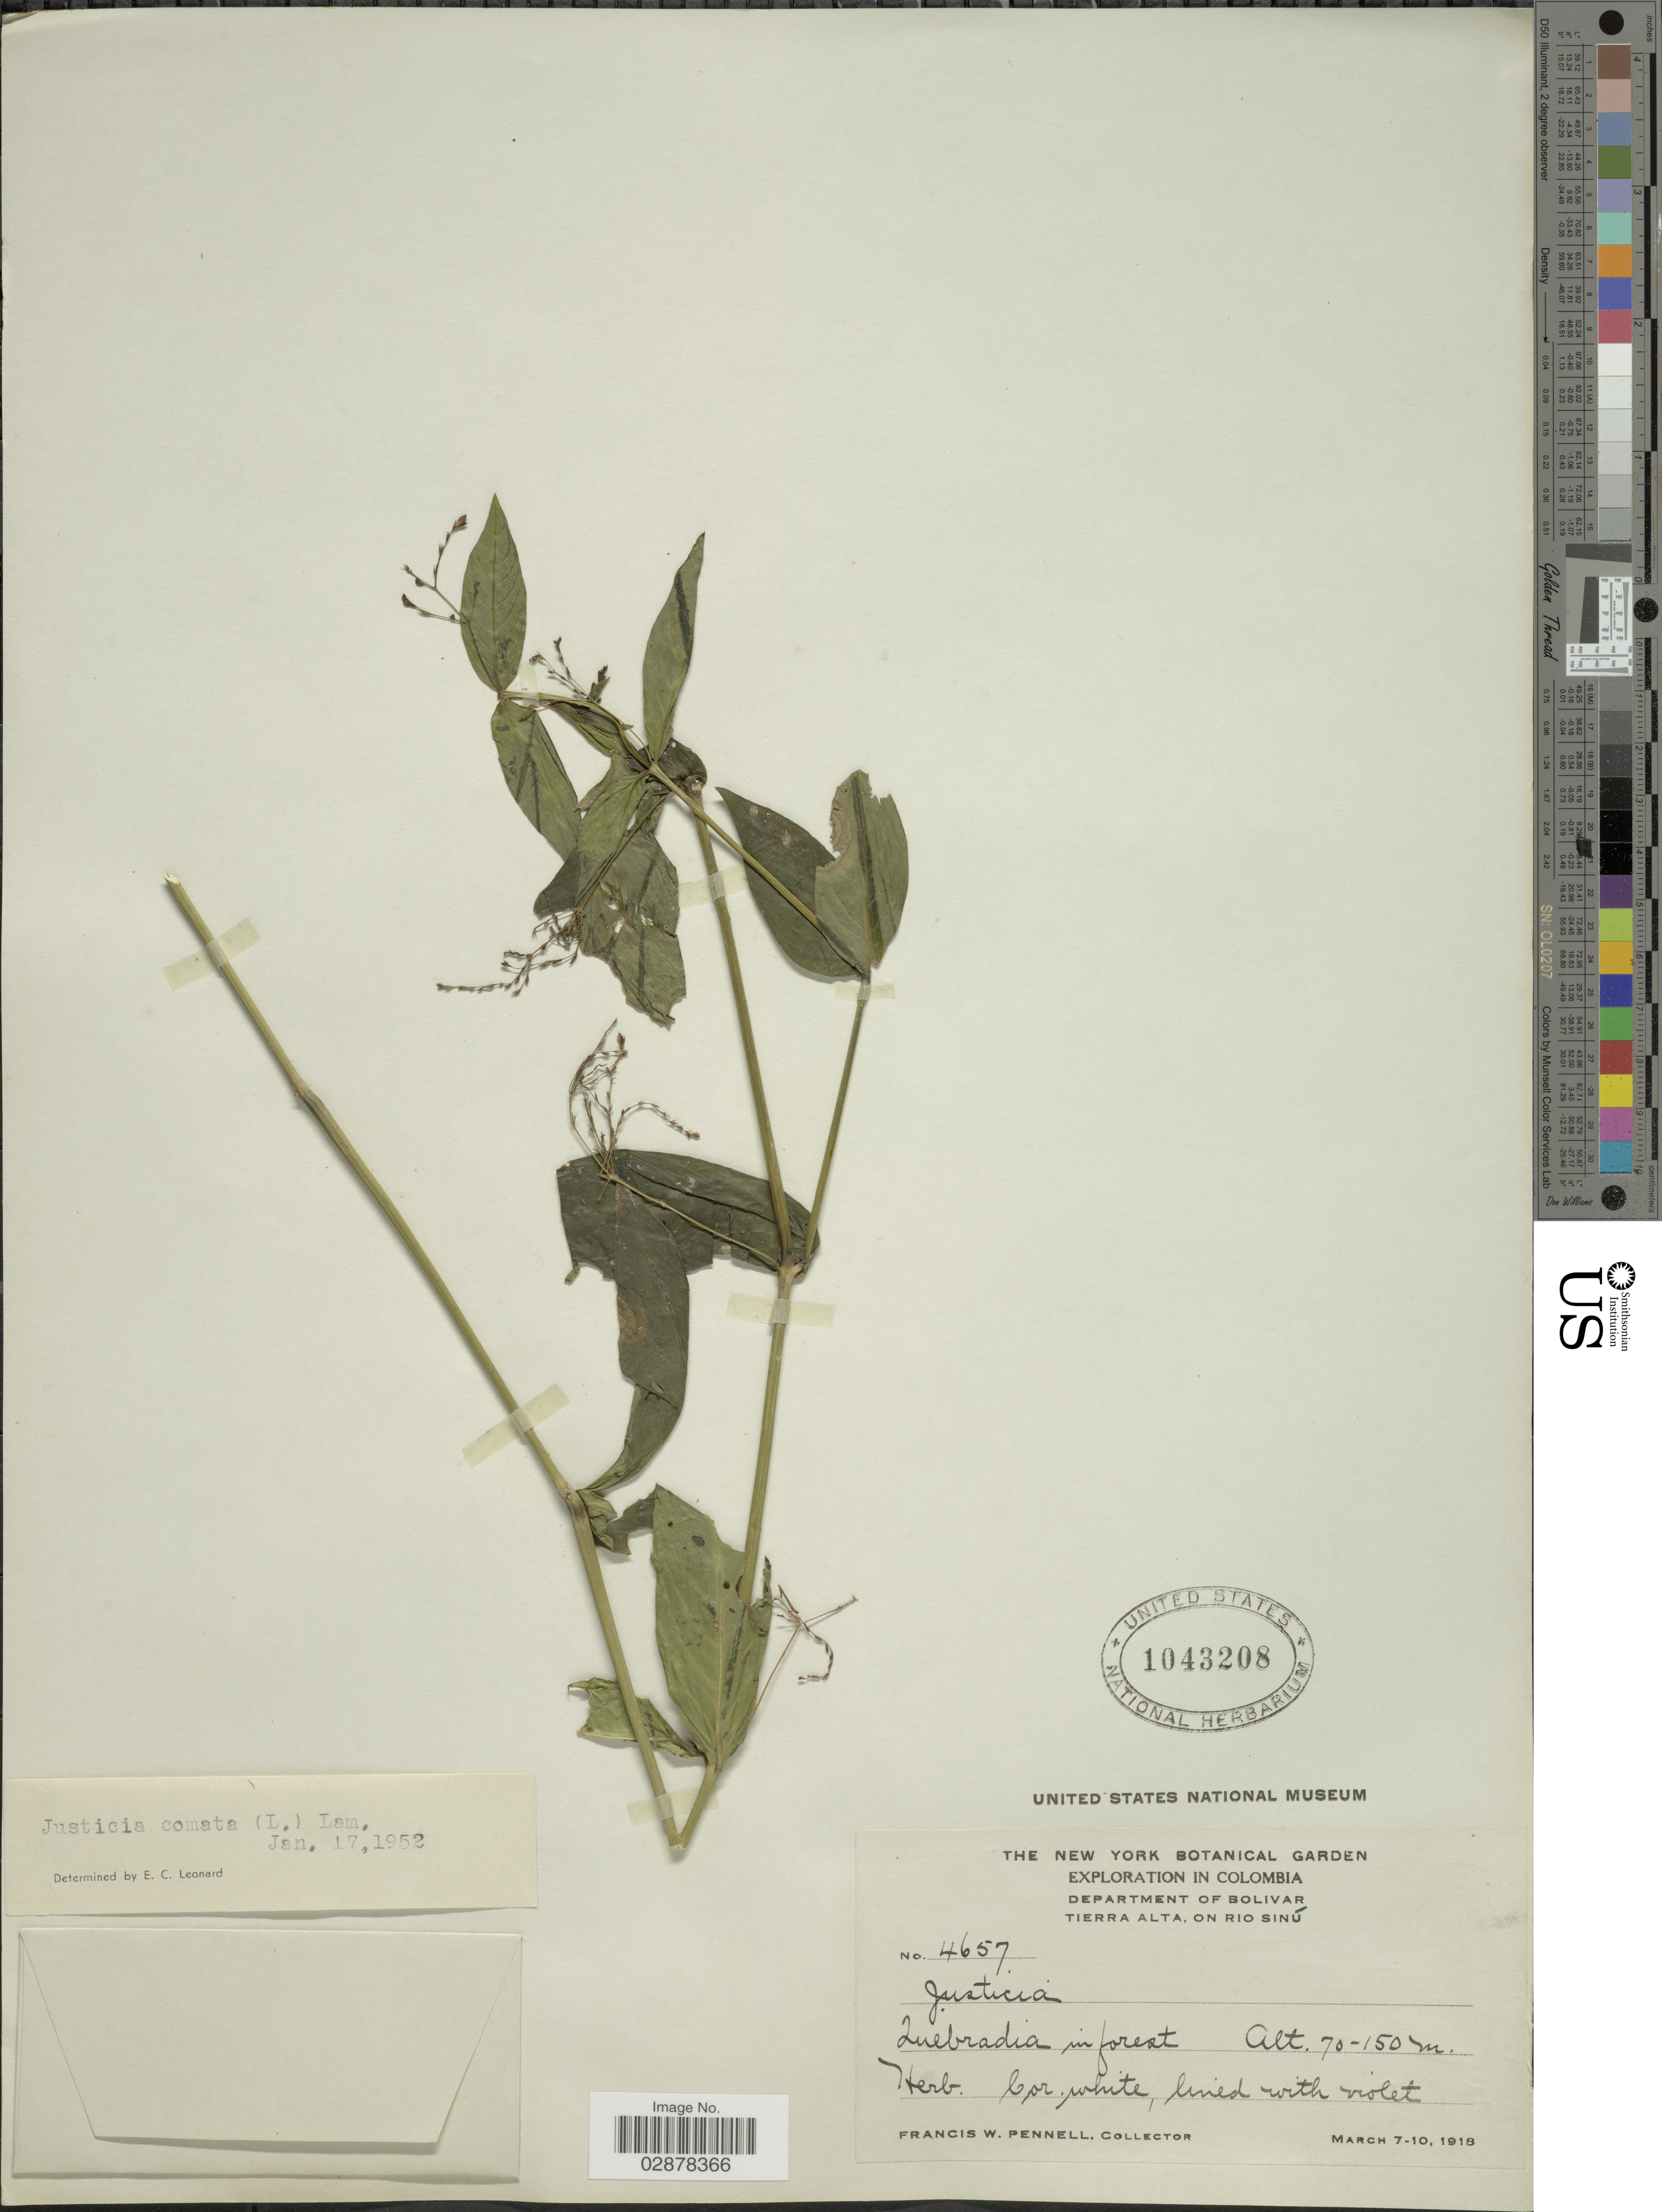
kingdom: Plantae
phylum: Tracheophyta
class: Magnoliopsida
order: Lamiales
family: Acanthaceae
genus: Justicia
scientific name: Justicia comata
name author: (L.) Lam.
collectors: F. W. Pennell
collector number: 4657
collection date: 1918-03-07/1918-03-10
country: Colombia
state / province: Bolívar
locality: Department of Bolívar. Tierra Alta on Rio Sinú. Quebradia in forest.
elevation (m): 70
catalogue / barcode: US 1043208